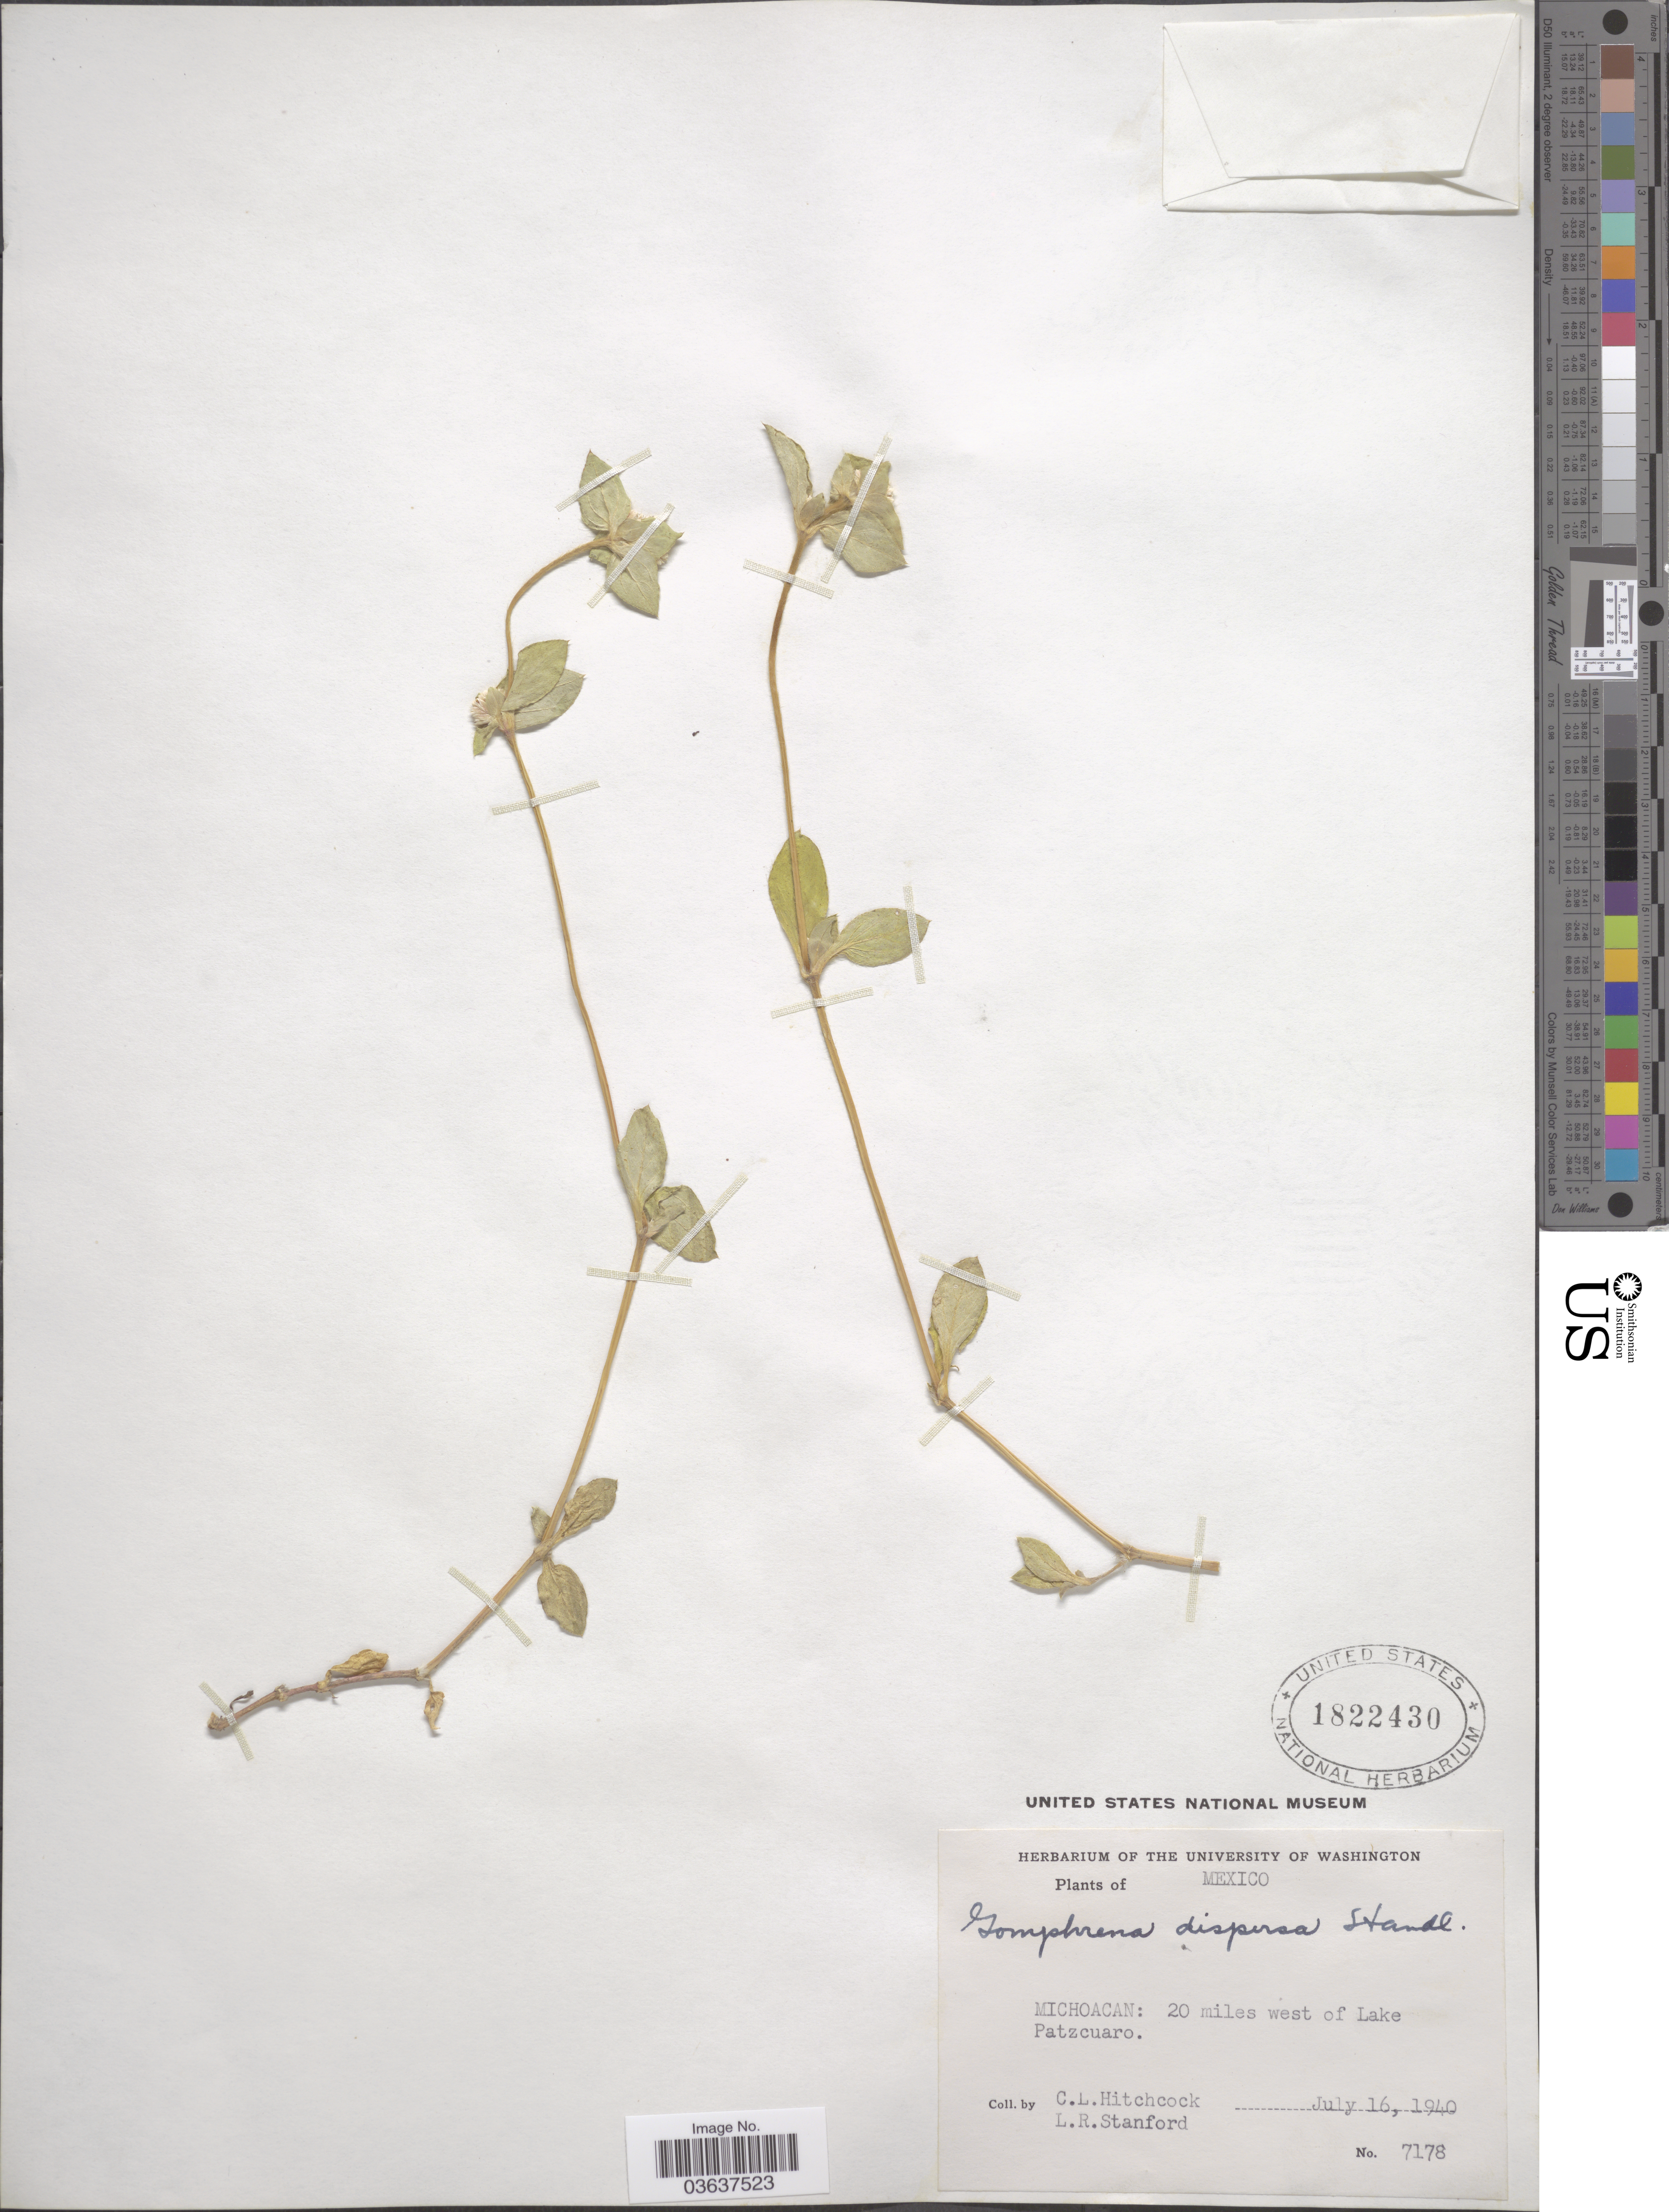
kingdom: Plantae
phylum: Tracheophyta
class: Magnoliopsida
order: Caryophyllales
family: Amaranthaceae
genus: Gomphrena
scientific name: Gomphrena dispersa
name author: Standl.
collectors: C. L. Hitchcock & L. R. Stanford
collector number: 7178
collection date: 1940-07-16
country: Mexico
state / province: Michoacán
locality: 20 miles west of Lake Patzcuaro.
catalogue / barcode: US 1822430